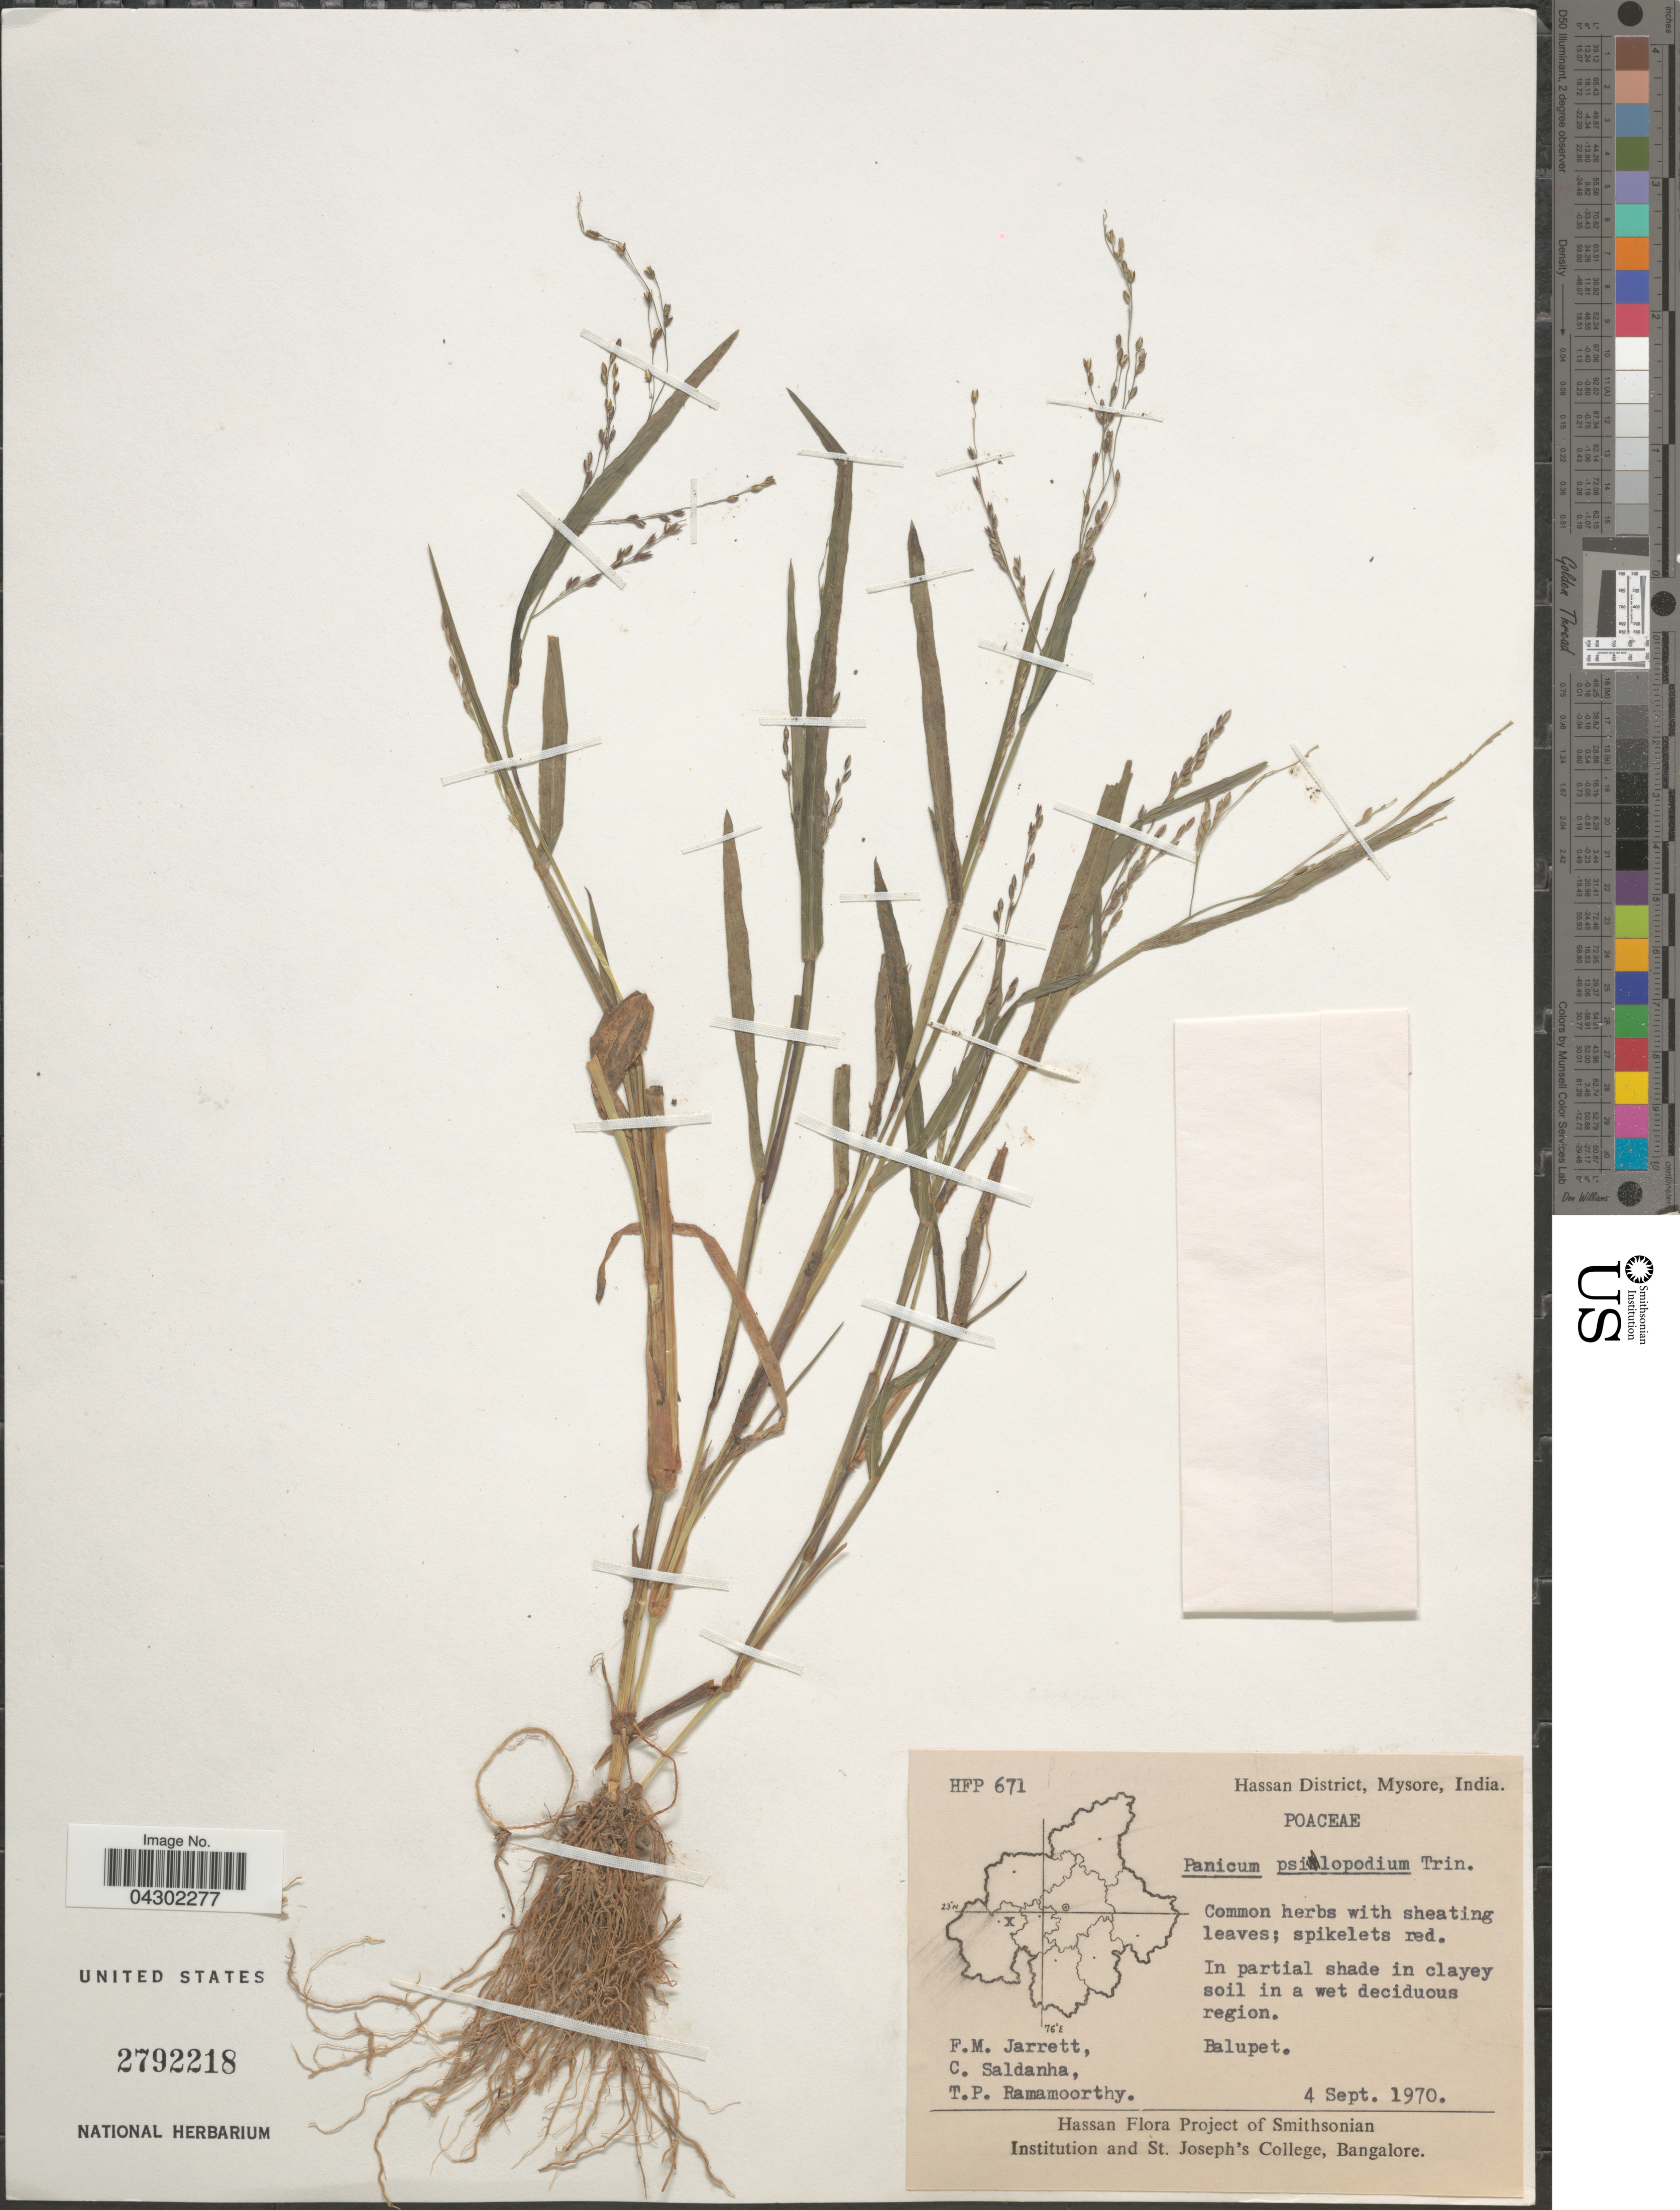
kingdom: Plantae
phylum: Tracheophyta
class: Liliopsida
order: Poales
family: Poaceae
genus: Panicum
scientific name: Panicum sumatrense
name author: P. Roth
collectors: F. M. Jarrett, C. Saldanha & T. P. Ramamoorthy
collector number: HFP671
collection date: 1970-09-04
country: India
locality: Hassan District Mysore. Balupet.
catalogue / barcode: US 2792218